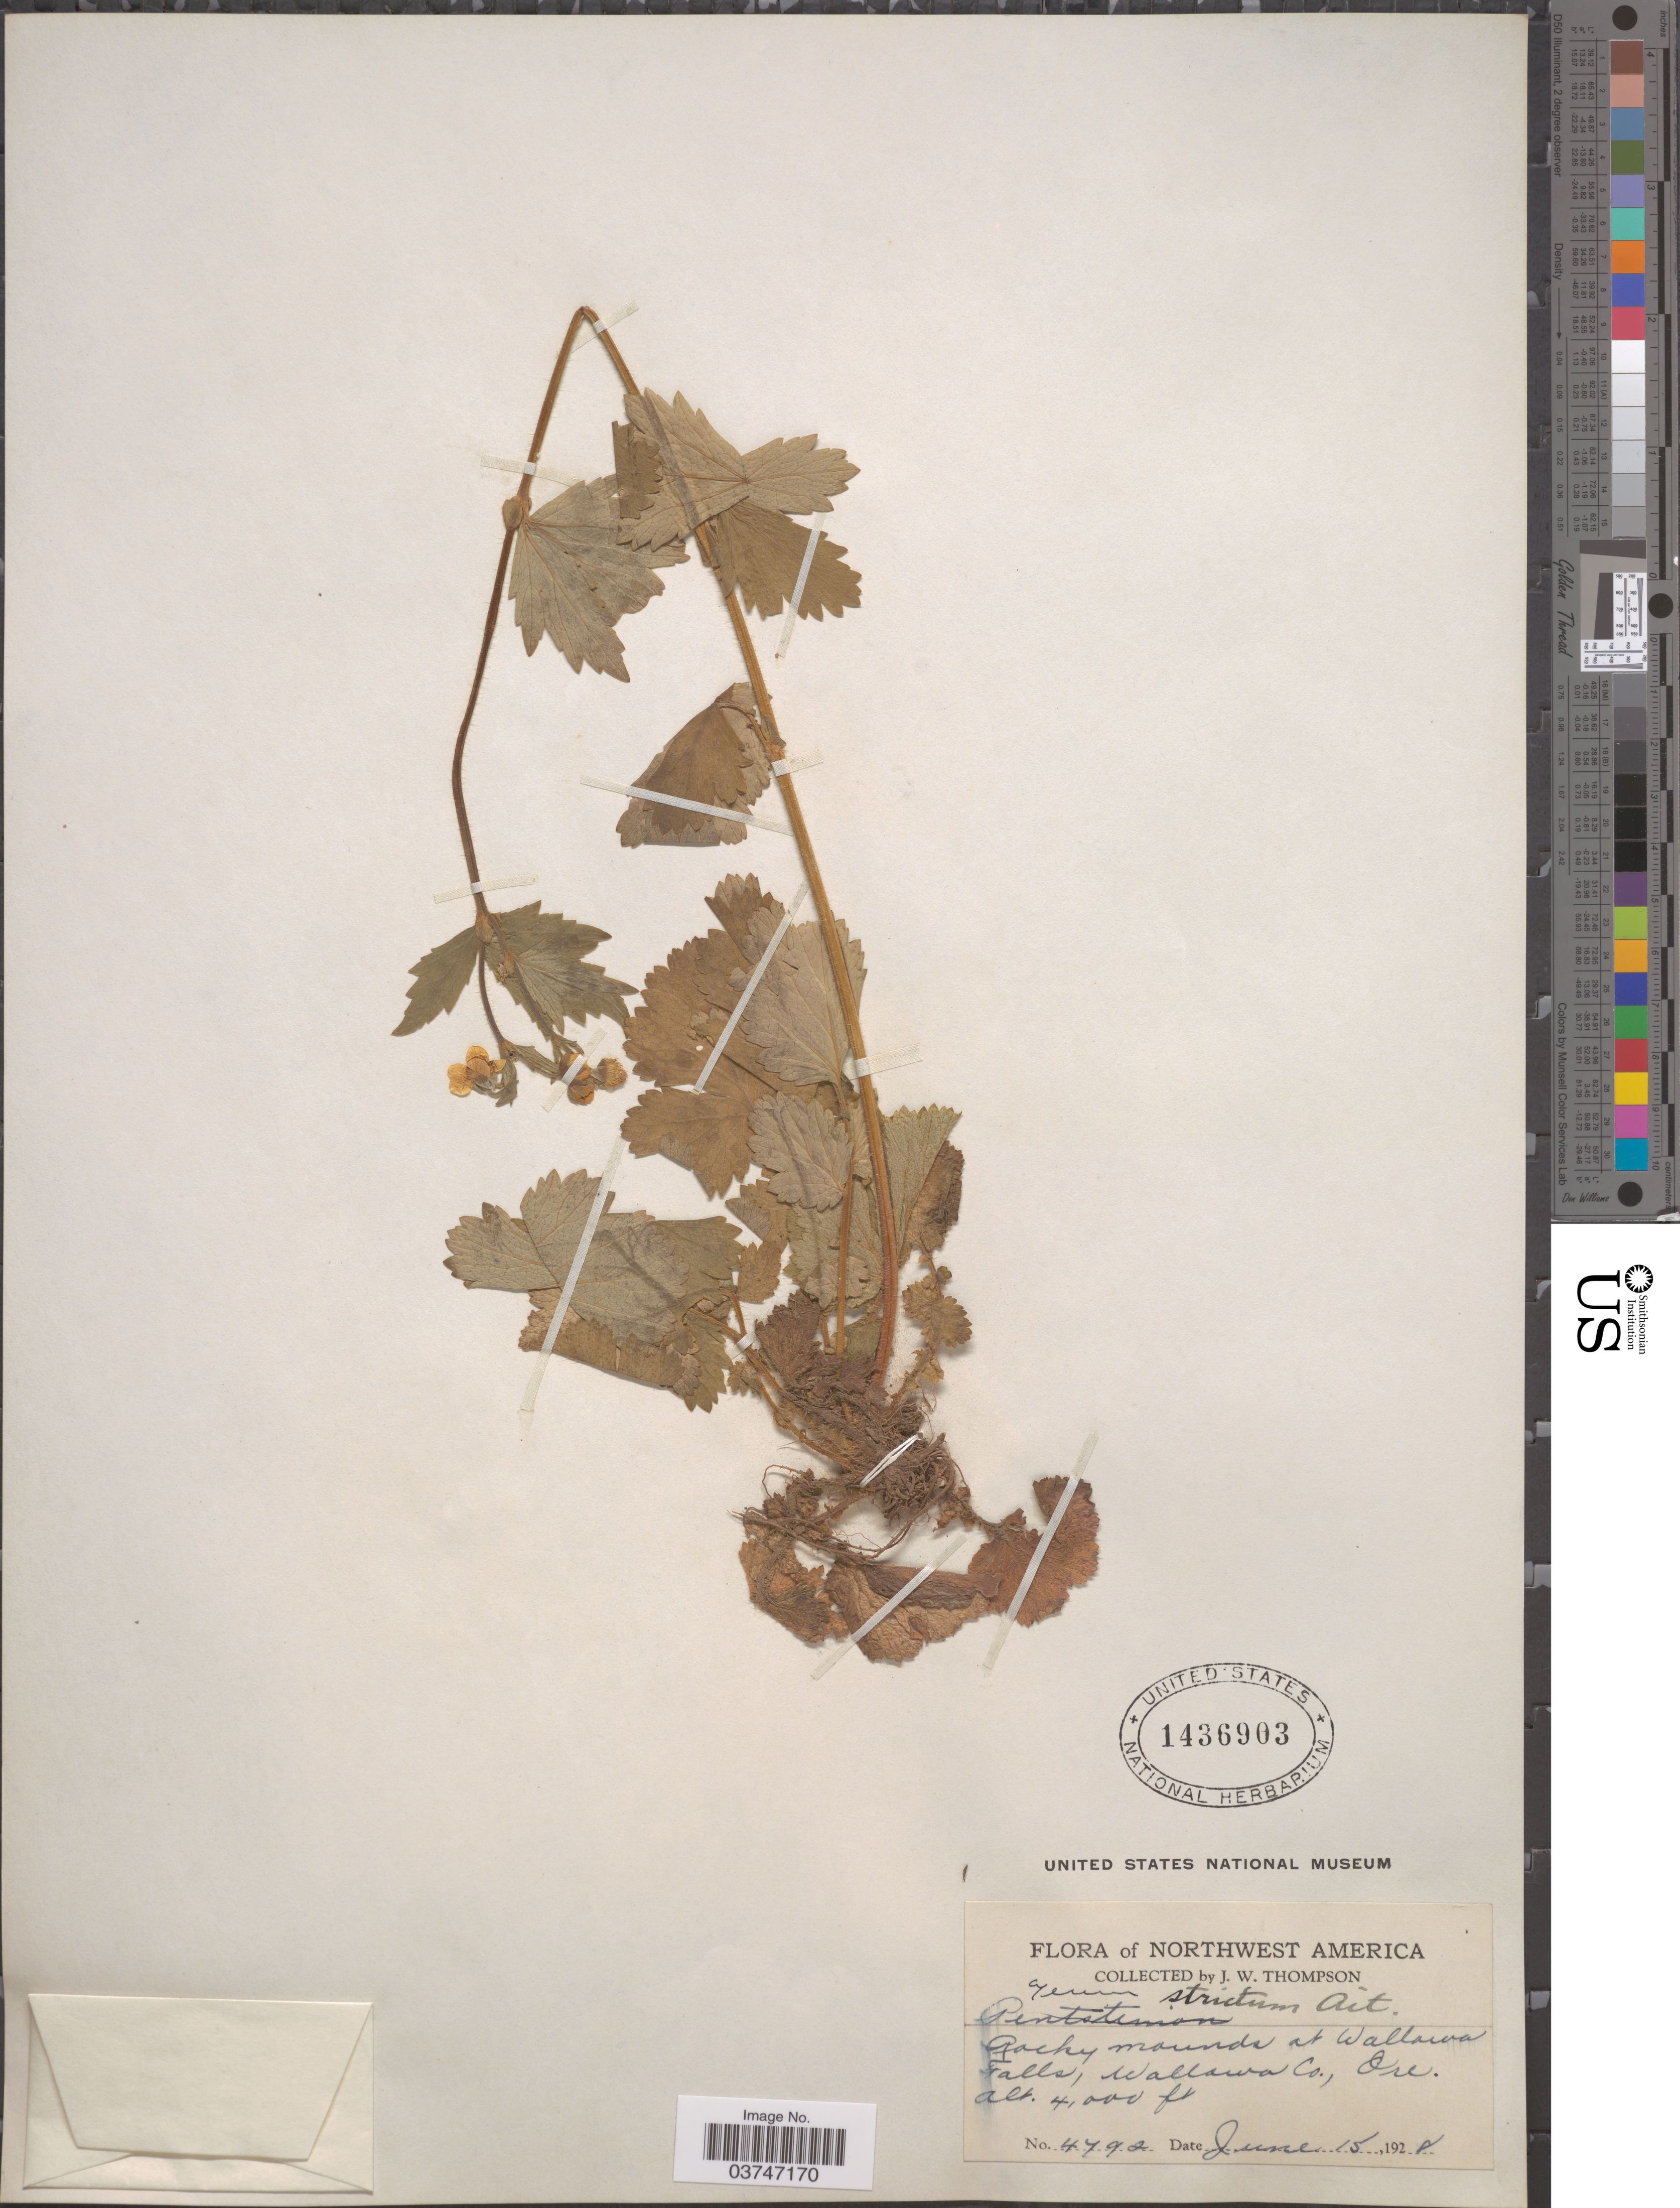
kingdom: Plantae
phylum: Tracheophyta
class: Magnoliopsida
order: Rosales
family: Rosaceae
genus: Geum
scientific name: Geum aleppicum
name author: Jacq.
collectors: J. Thompson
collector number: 4792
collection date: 1928-06-15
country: United States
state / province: Oregon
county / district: Wallowa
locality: Northwest America. Rocky mounds at Wallowa Falls, Wallowa Co.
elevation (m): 1219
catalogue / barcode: US 1436903